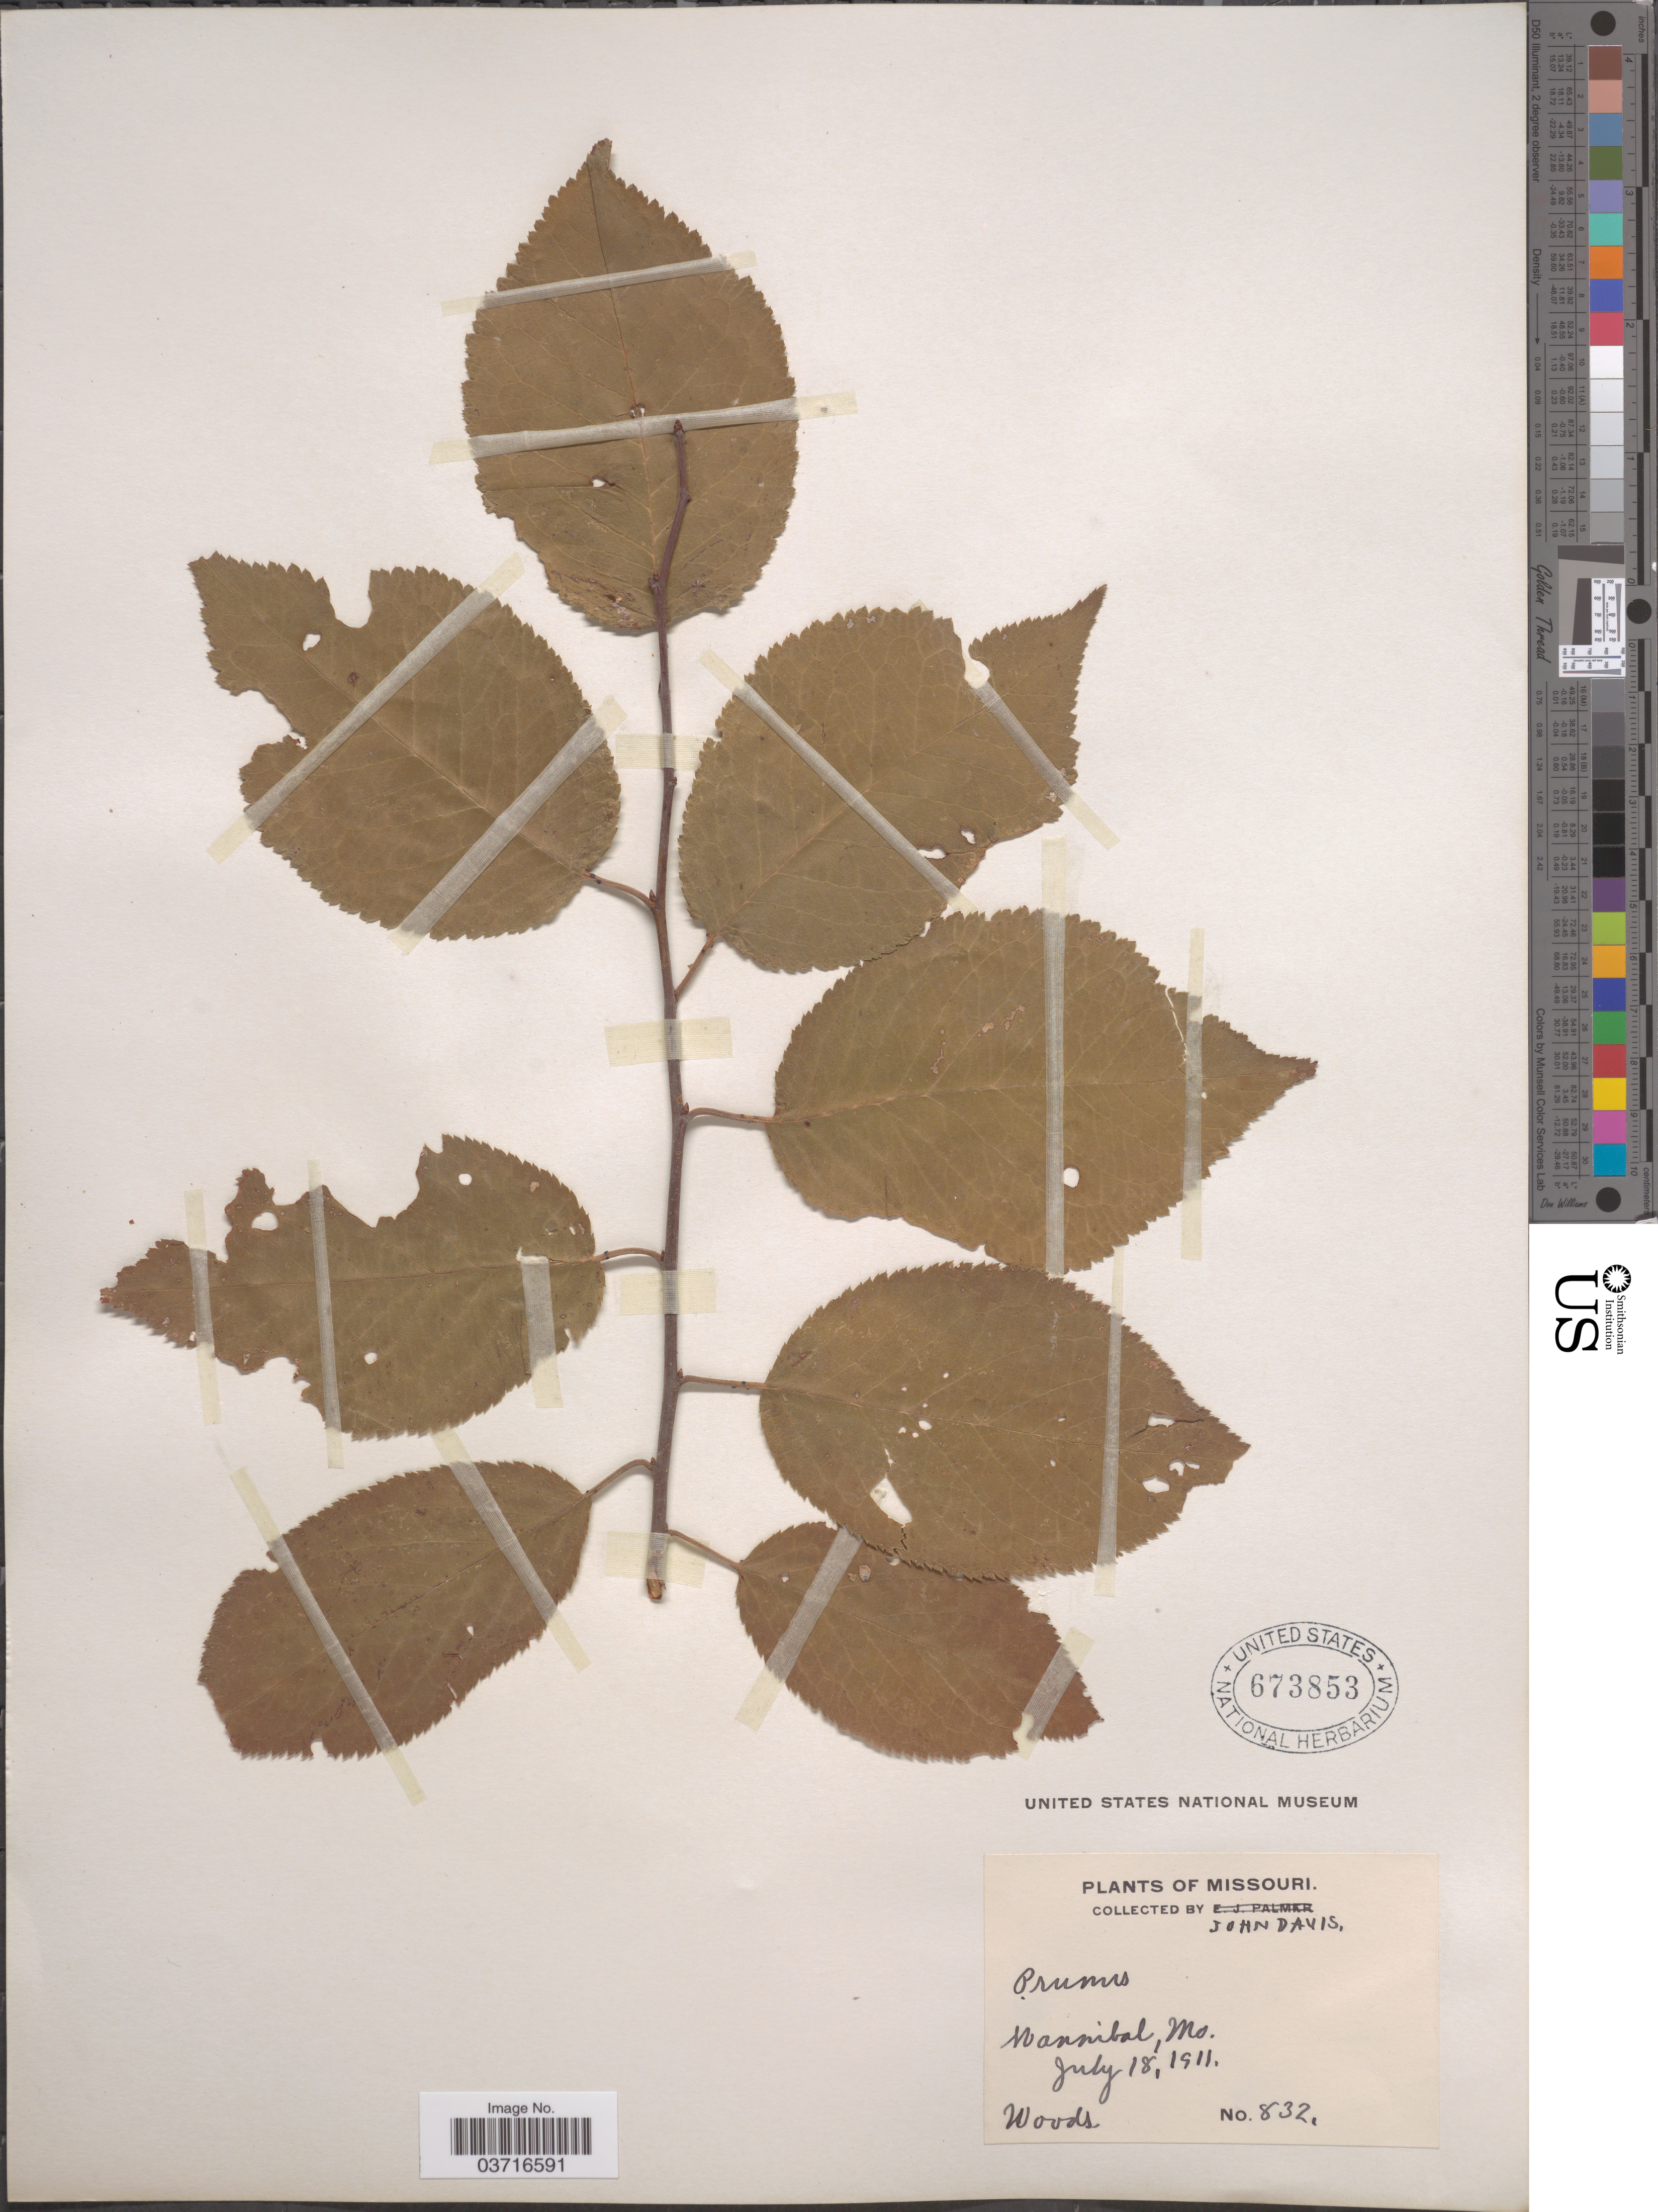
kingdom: Plantae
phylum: Tracheophyta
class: Magnoliopsida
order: Rosales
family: Rosaceae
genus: Prunus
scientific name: Prunus sp.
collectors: J. Davis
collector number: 832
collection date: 1911-07-18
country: United States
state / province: Missouri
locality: Hannibal.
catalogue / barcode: US 673853